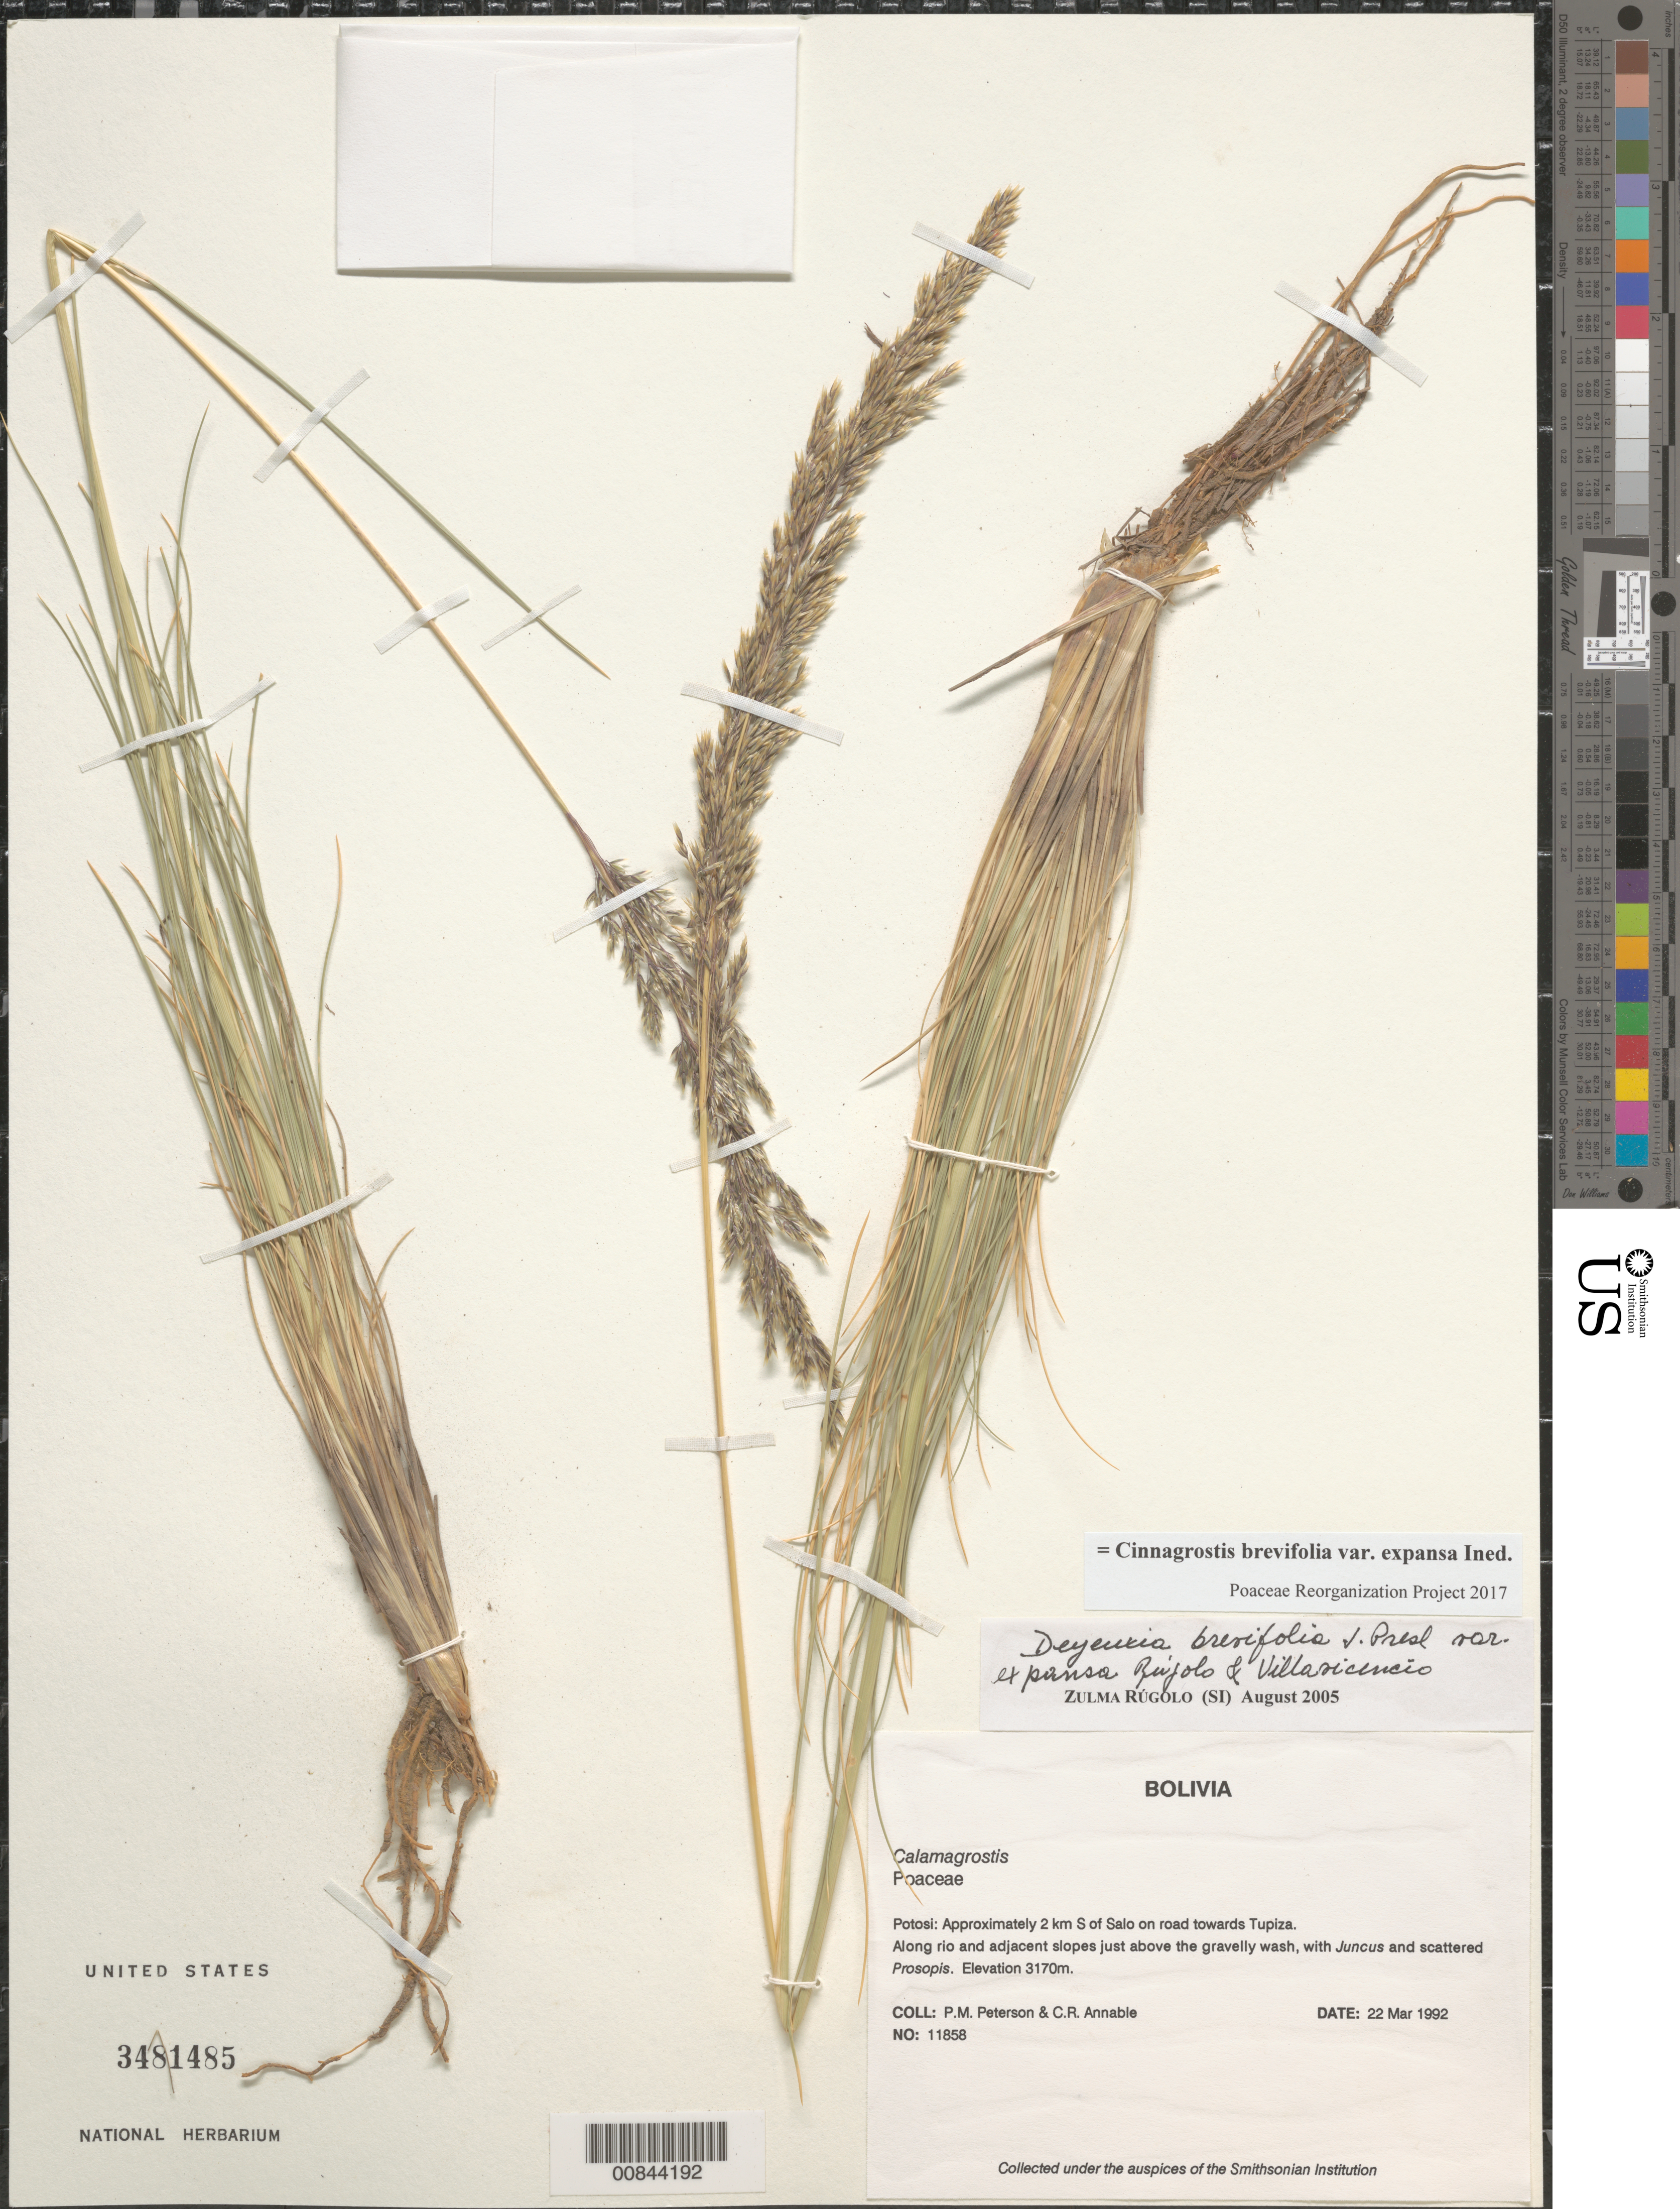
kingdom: Plantae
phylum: Tracheophyta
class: Liliopsida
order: Poales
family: Poaceae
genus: Cinnagrostis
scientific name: Cinnagrostis brevifolia var. expansa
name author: (Rúgolo & Villav.) P.M. Peterson et al.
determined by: Poaceae Reorganization Project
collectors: P. M. Peterson & C. R. Annable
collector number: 11858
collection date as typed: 22 Mar 1992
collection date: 1992-03-22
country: Bolivia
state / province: Potosi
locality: Approximately 2 km S of Salo on road towards Tupiza.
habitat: Along rio and adjacent slopes just above the gravelly wash, with Juncus and scattered Prosopis.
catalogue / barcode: US 3481485